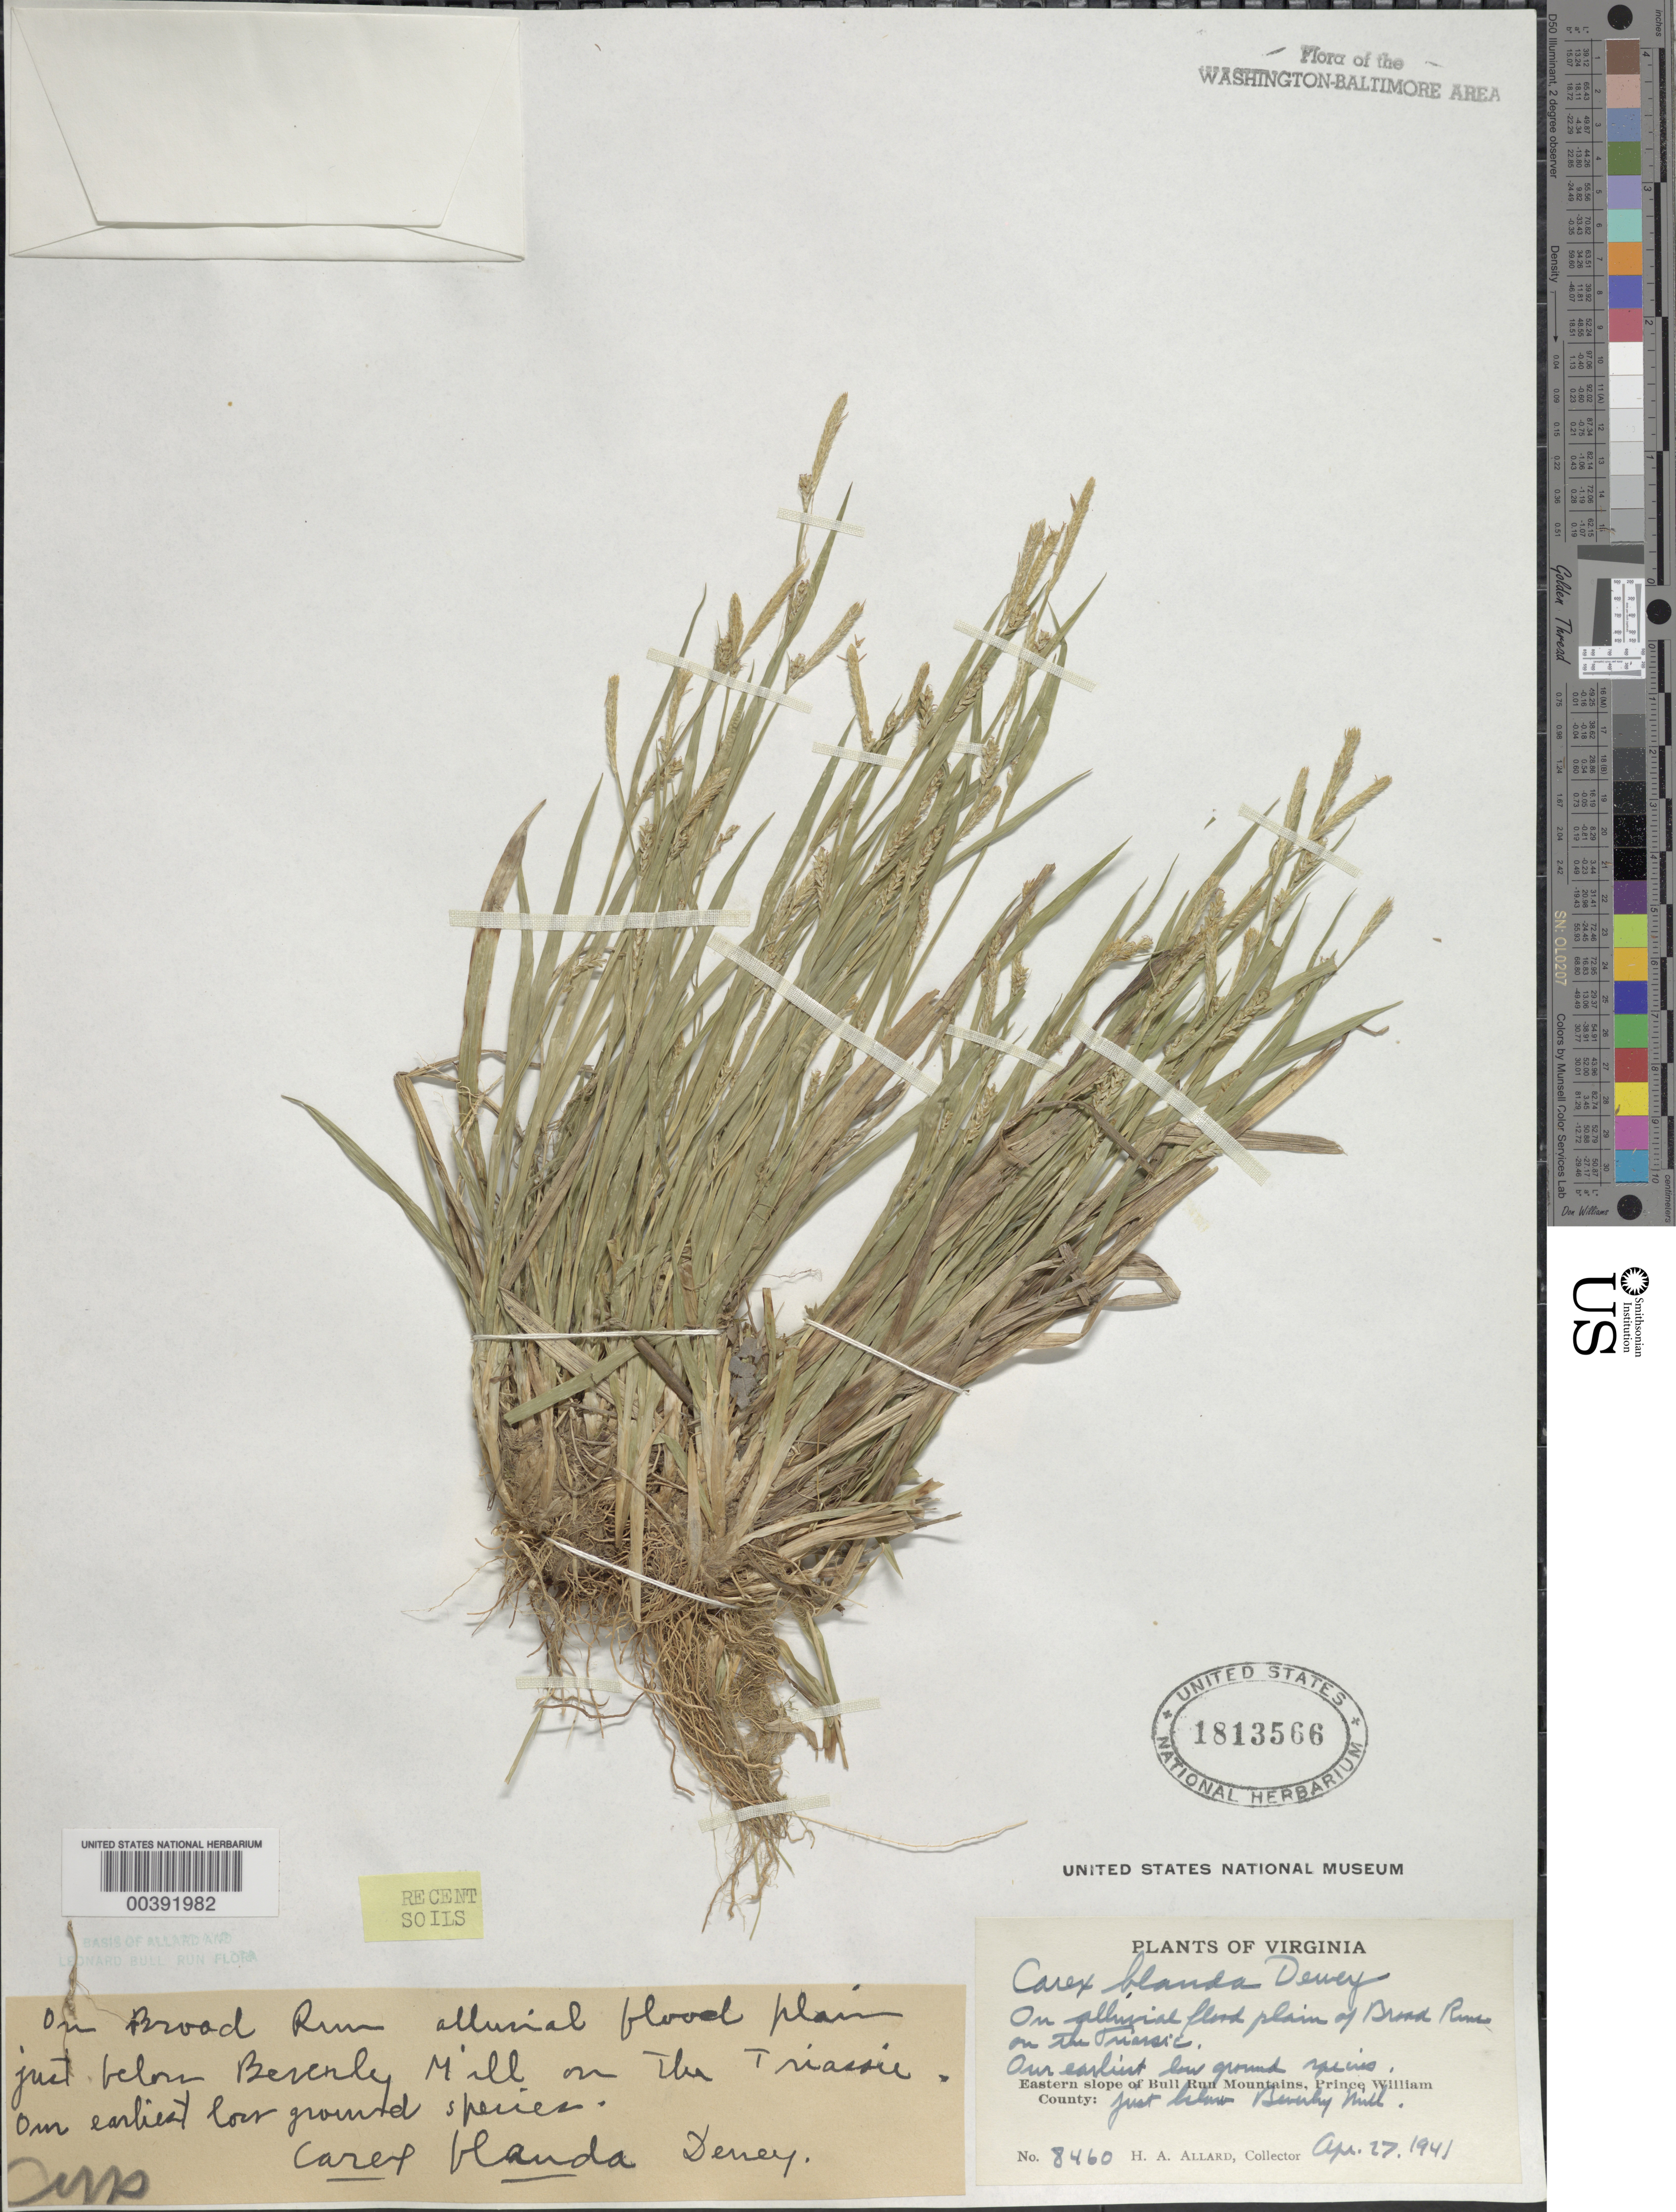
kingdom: Plantae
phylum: Tracheophyta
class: Liliopsida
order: Poales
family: Cyperaceae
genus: Carex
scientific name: Carex blanda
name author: Dewey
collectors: H. A. Allard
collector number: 8460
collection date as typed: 27 Apr 1941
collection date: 1941-04-27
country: United States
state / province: Virginia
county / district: Prince William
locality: Below Beverley Mill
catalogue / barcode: US 1813566